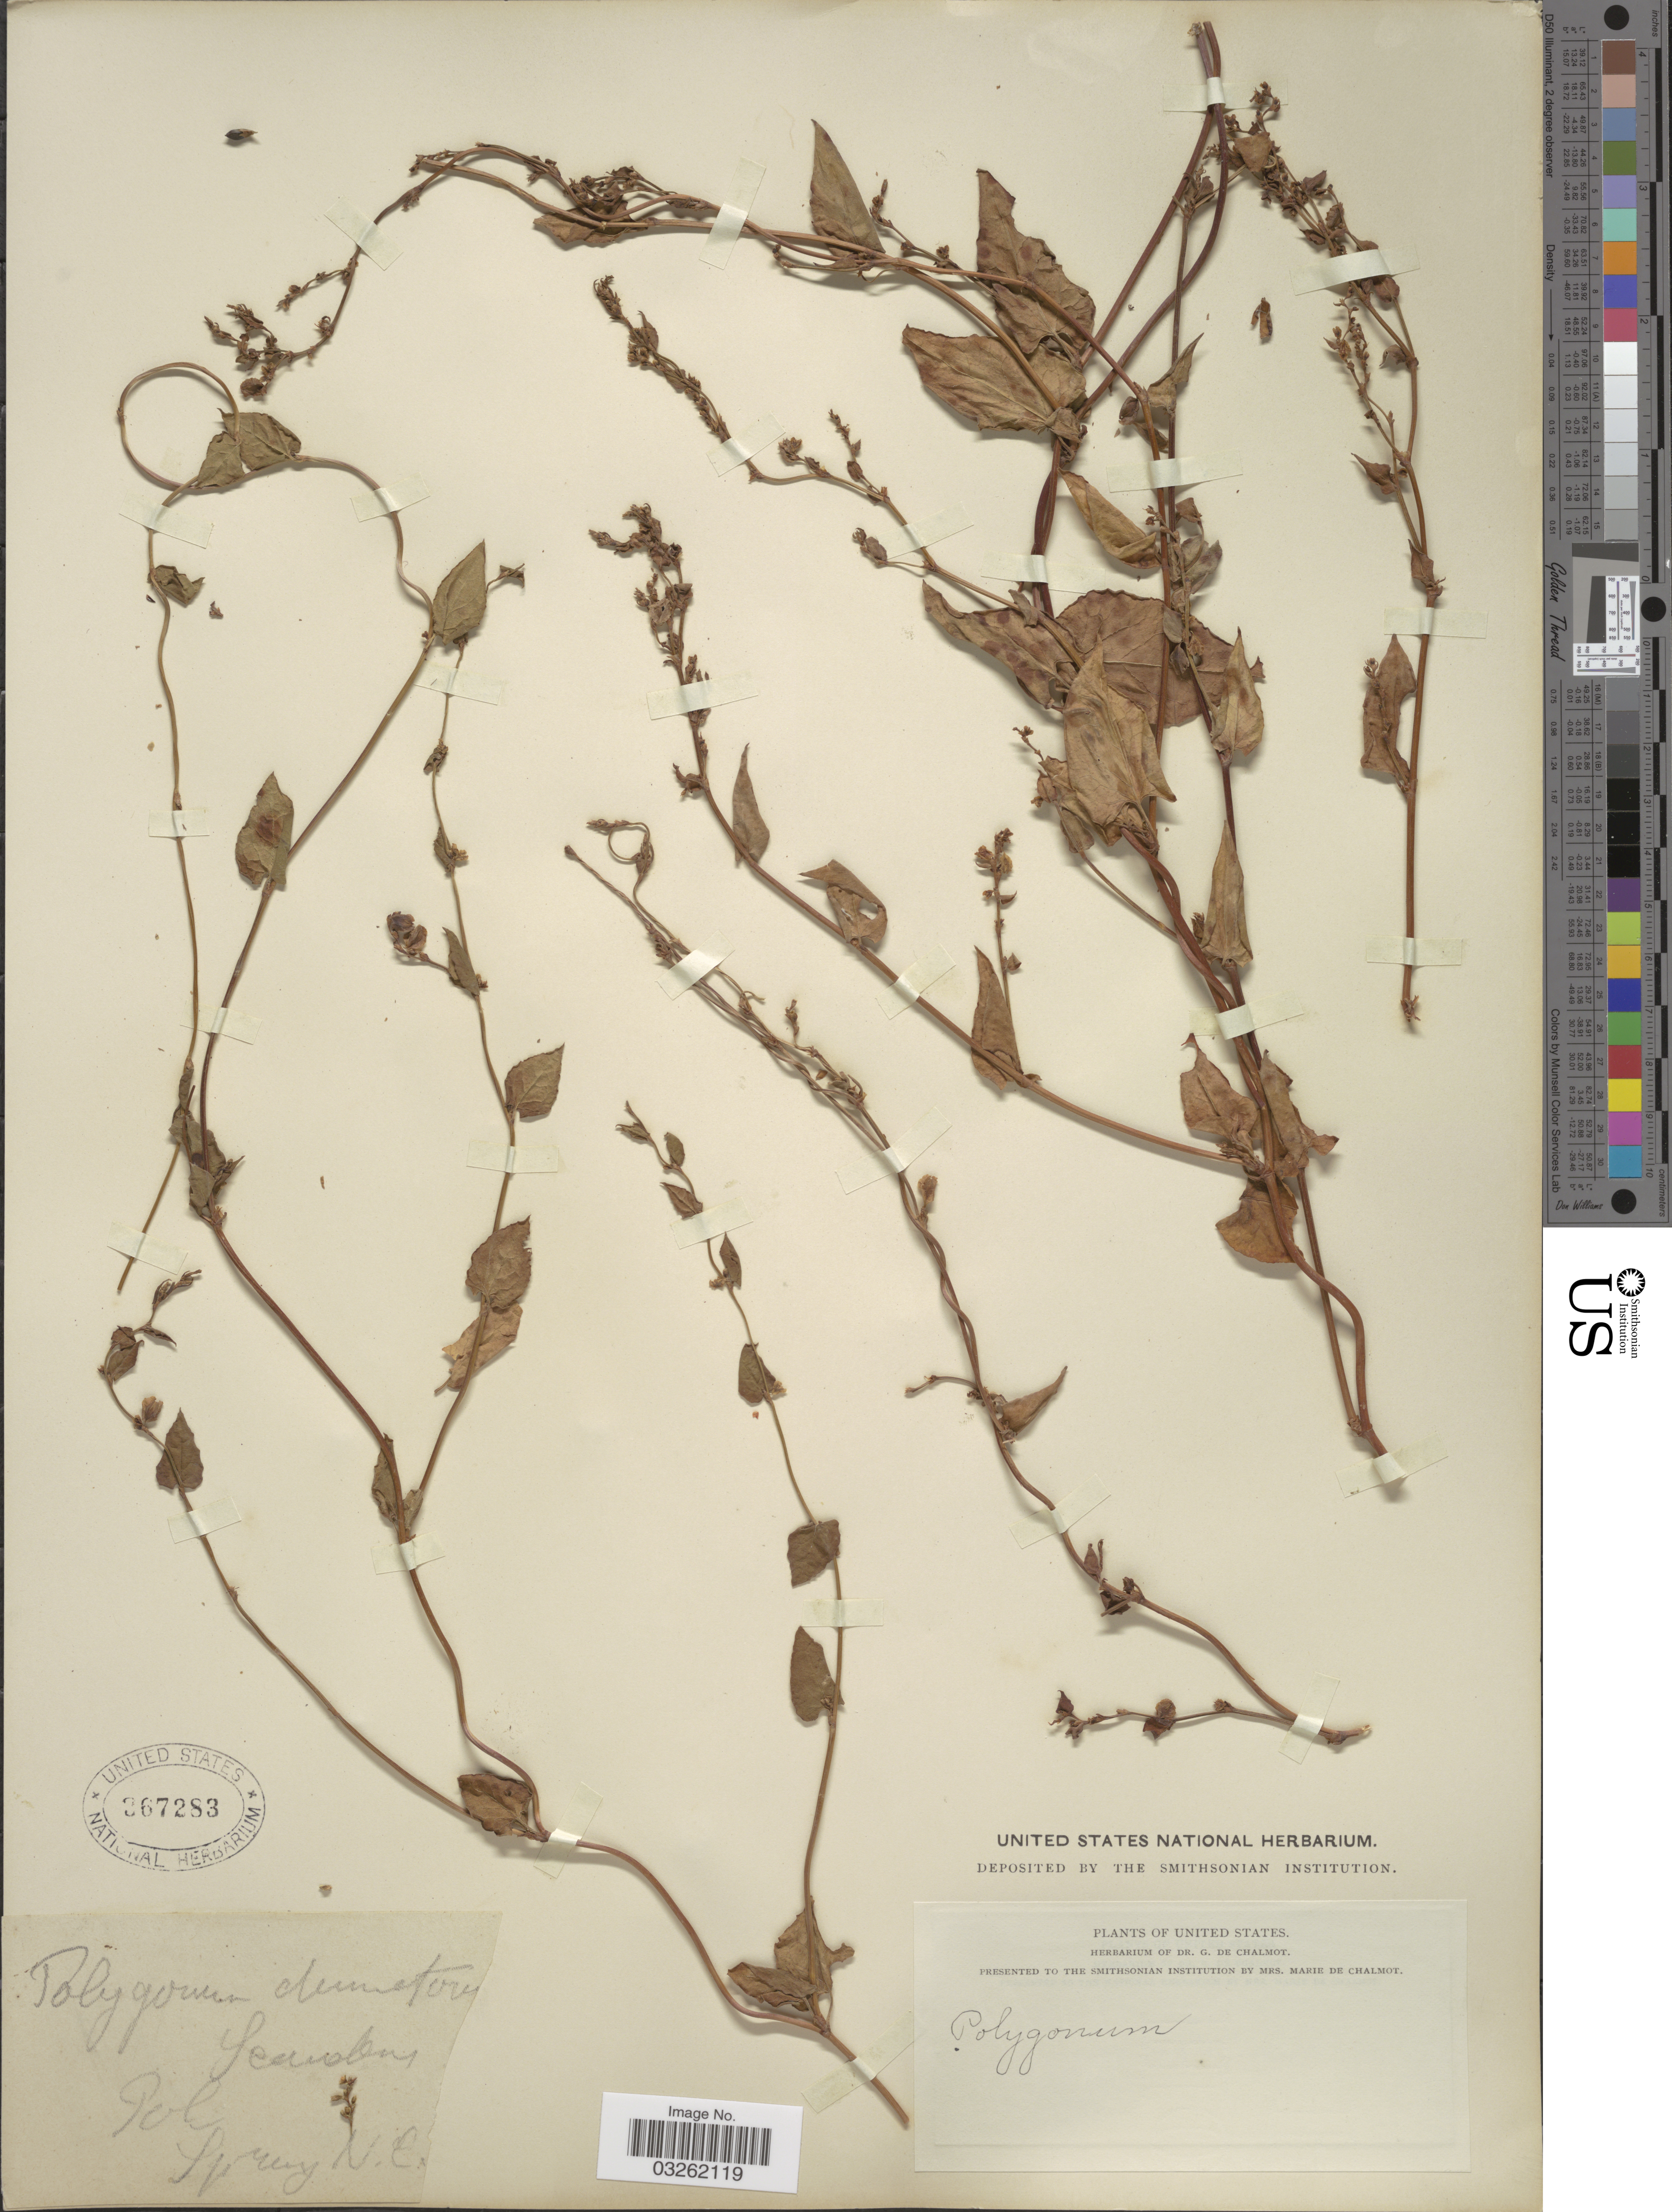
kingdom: Plantae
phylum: Tracheophyta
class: Magnoliopsida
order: Caryophyllales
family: Polygonaceae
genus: Fallopia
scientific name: Fallopia scandens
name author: (L.) Holub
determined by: Strong, Mark T., (BOT), Smithsonian Institution - National Museum of Natural History (UNITED STATES)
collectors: ex herb. G. de Chalmot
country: United States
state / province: North Carolina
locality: Spray N.C.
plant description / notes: Fallopia cristata (Engelm. & A. Gray) Holub here treated as a heterotypic synonym.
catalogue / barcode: US 367283